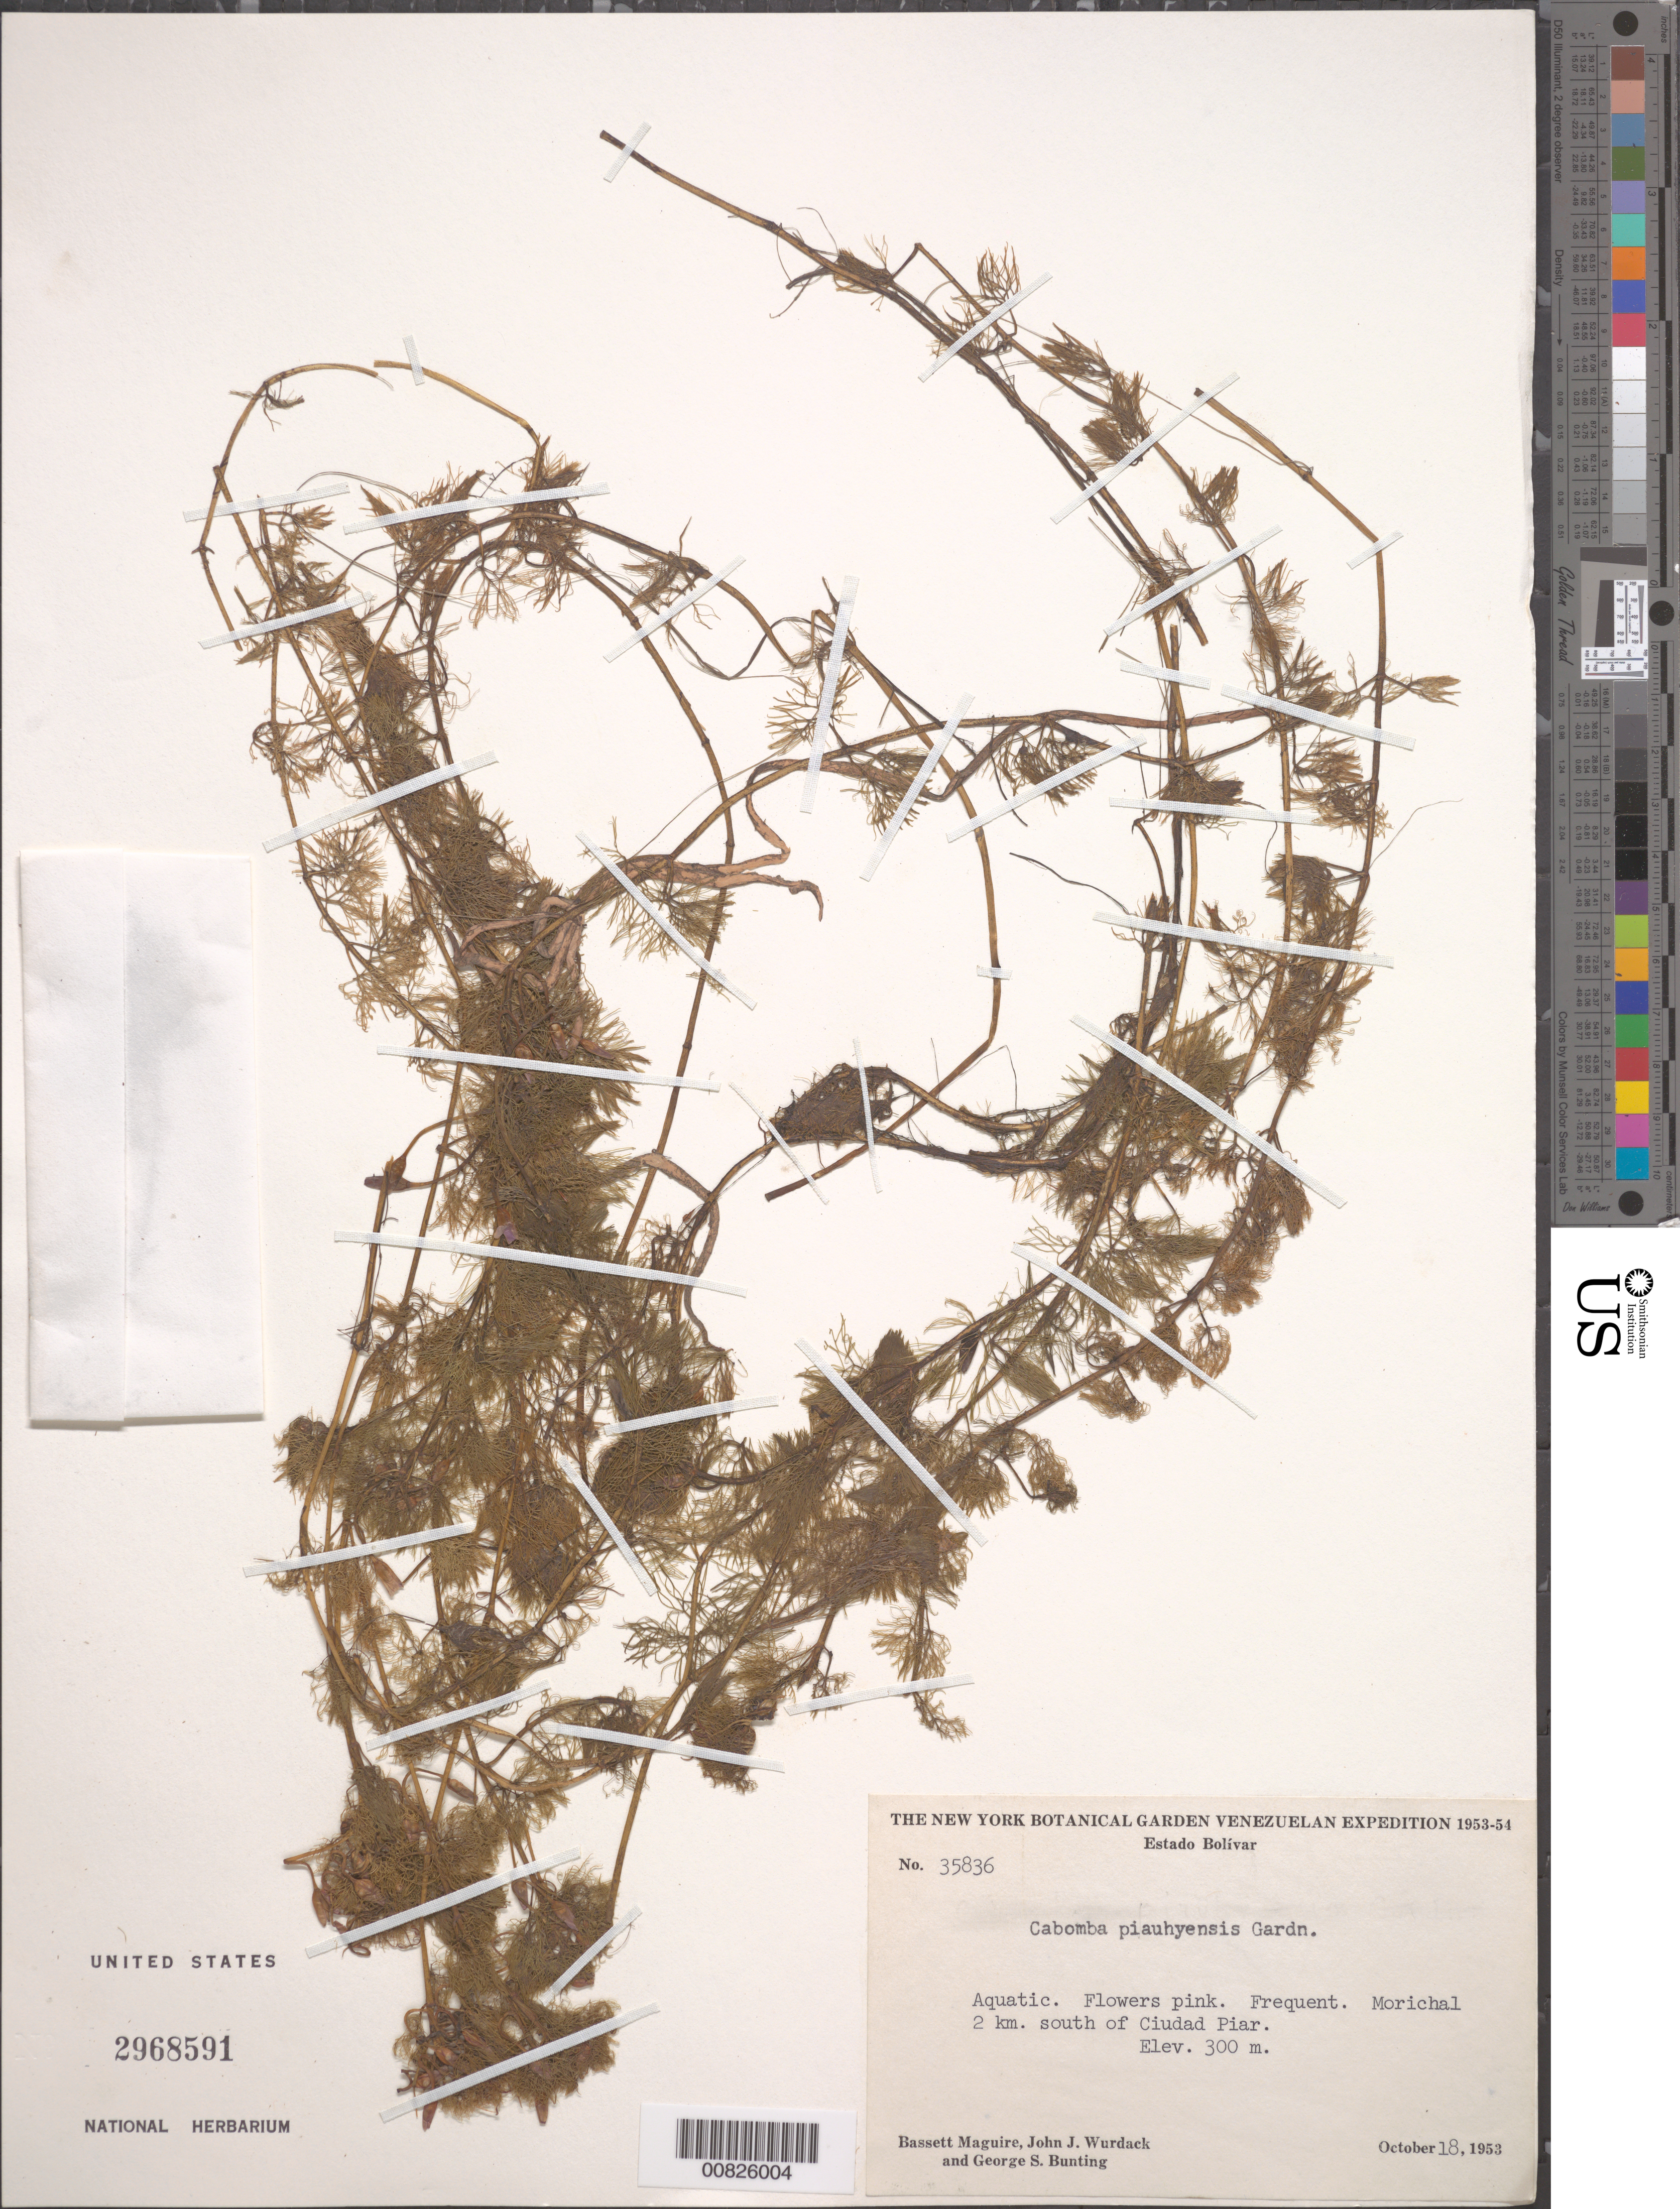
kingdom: Plantae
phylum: Tracheophyta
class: Magnoliopsida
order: Nymphaeales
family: Cabombaceae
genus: Cabomba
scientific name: Cabomba piauhyensis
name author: Gardner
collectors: B. Maguire, J. J. Wurdack & G. S. Bunting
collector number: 35836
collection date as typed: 18-Oct-53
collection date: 1953-10-18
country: Venezuela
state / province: Bolívar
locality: Ciudad Piar, 2 km S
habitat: Morichal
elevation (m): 300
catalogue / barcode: US 2968591